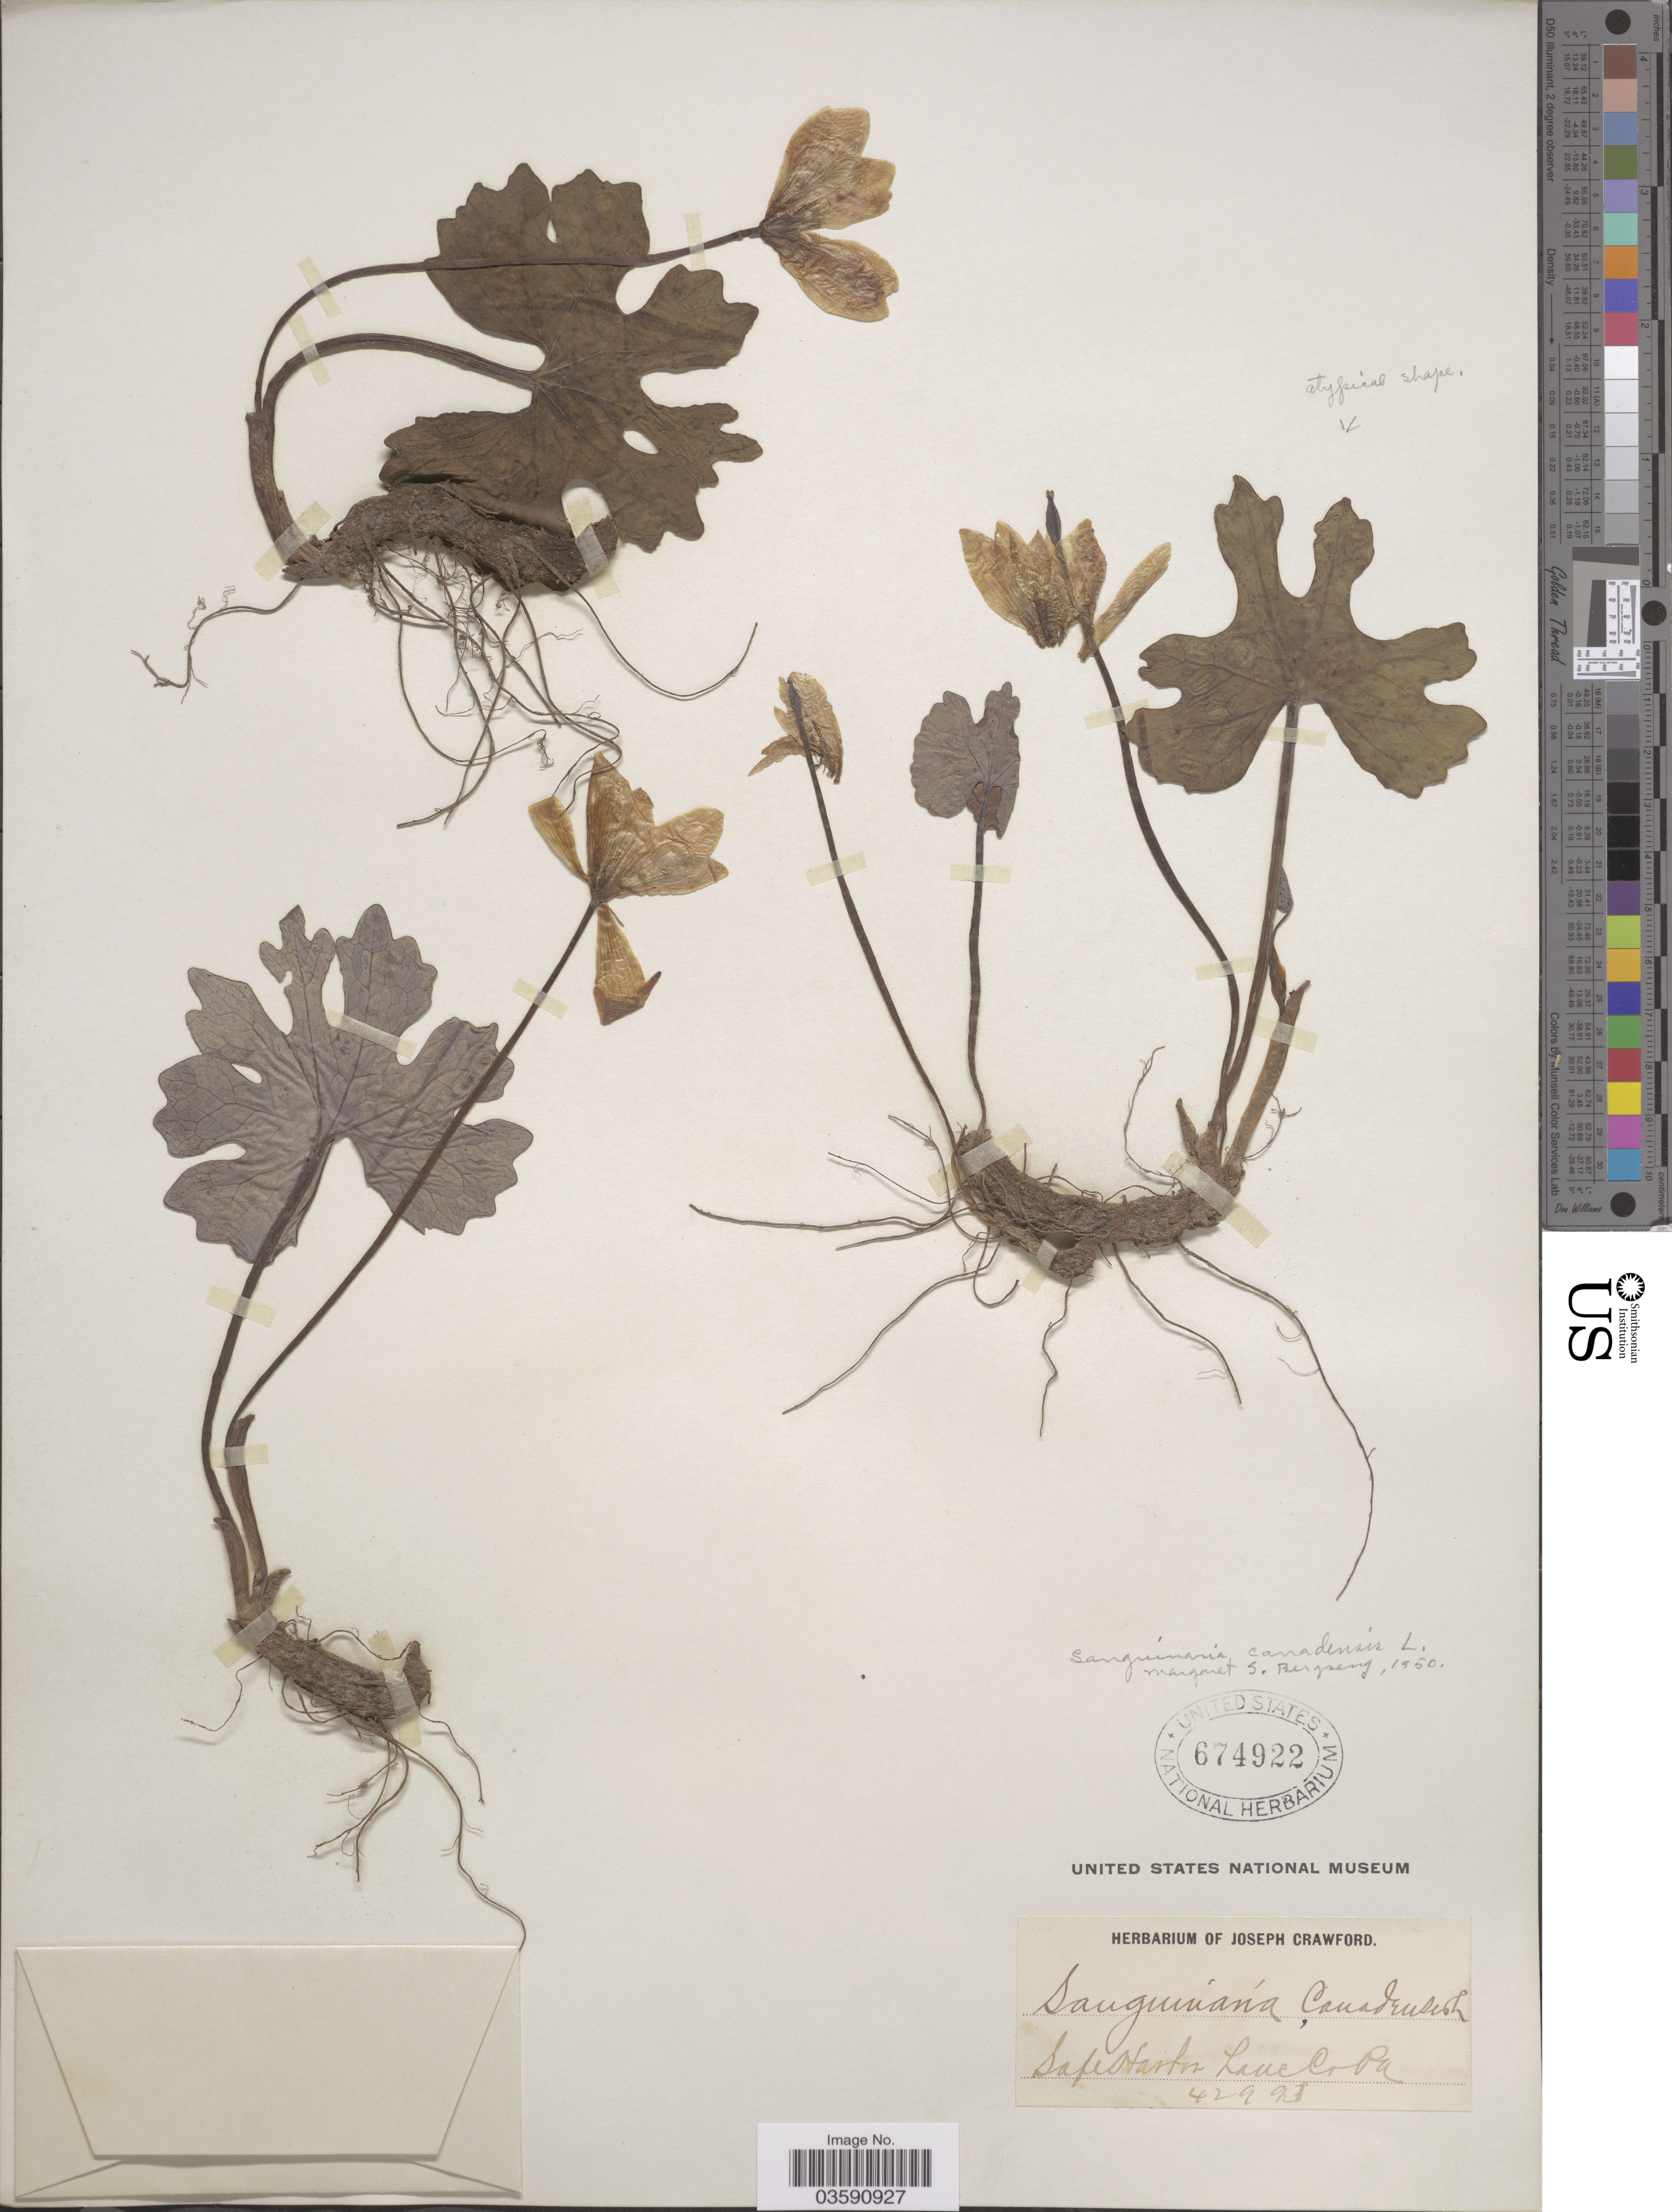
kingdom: Plantae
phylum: Tracheophyta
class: Magnoliopsida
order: Ranunculales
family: Papaveraceae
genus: Sanguinaria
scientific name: Sanguinaria canadensis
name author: L.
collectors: ex herb. Joseph Crawford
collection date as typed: Transcribed d/m/y: 29/4/93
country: United States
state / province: Pennsylvania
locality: Safe Harbor Lanc Co.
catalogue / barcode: US 674922